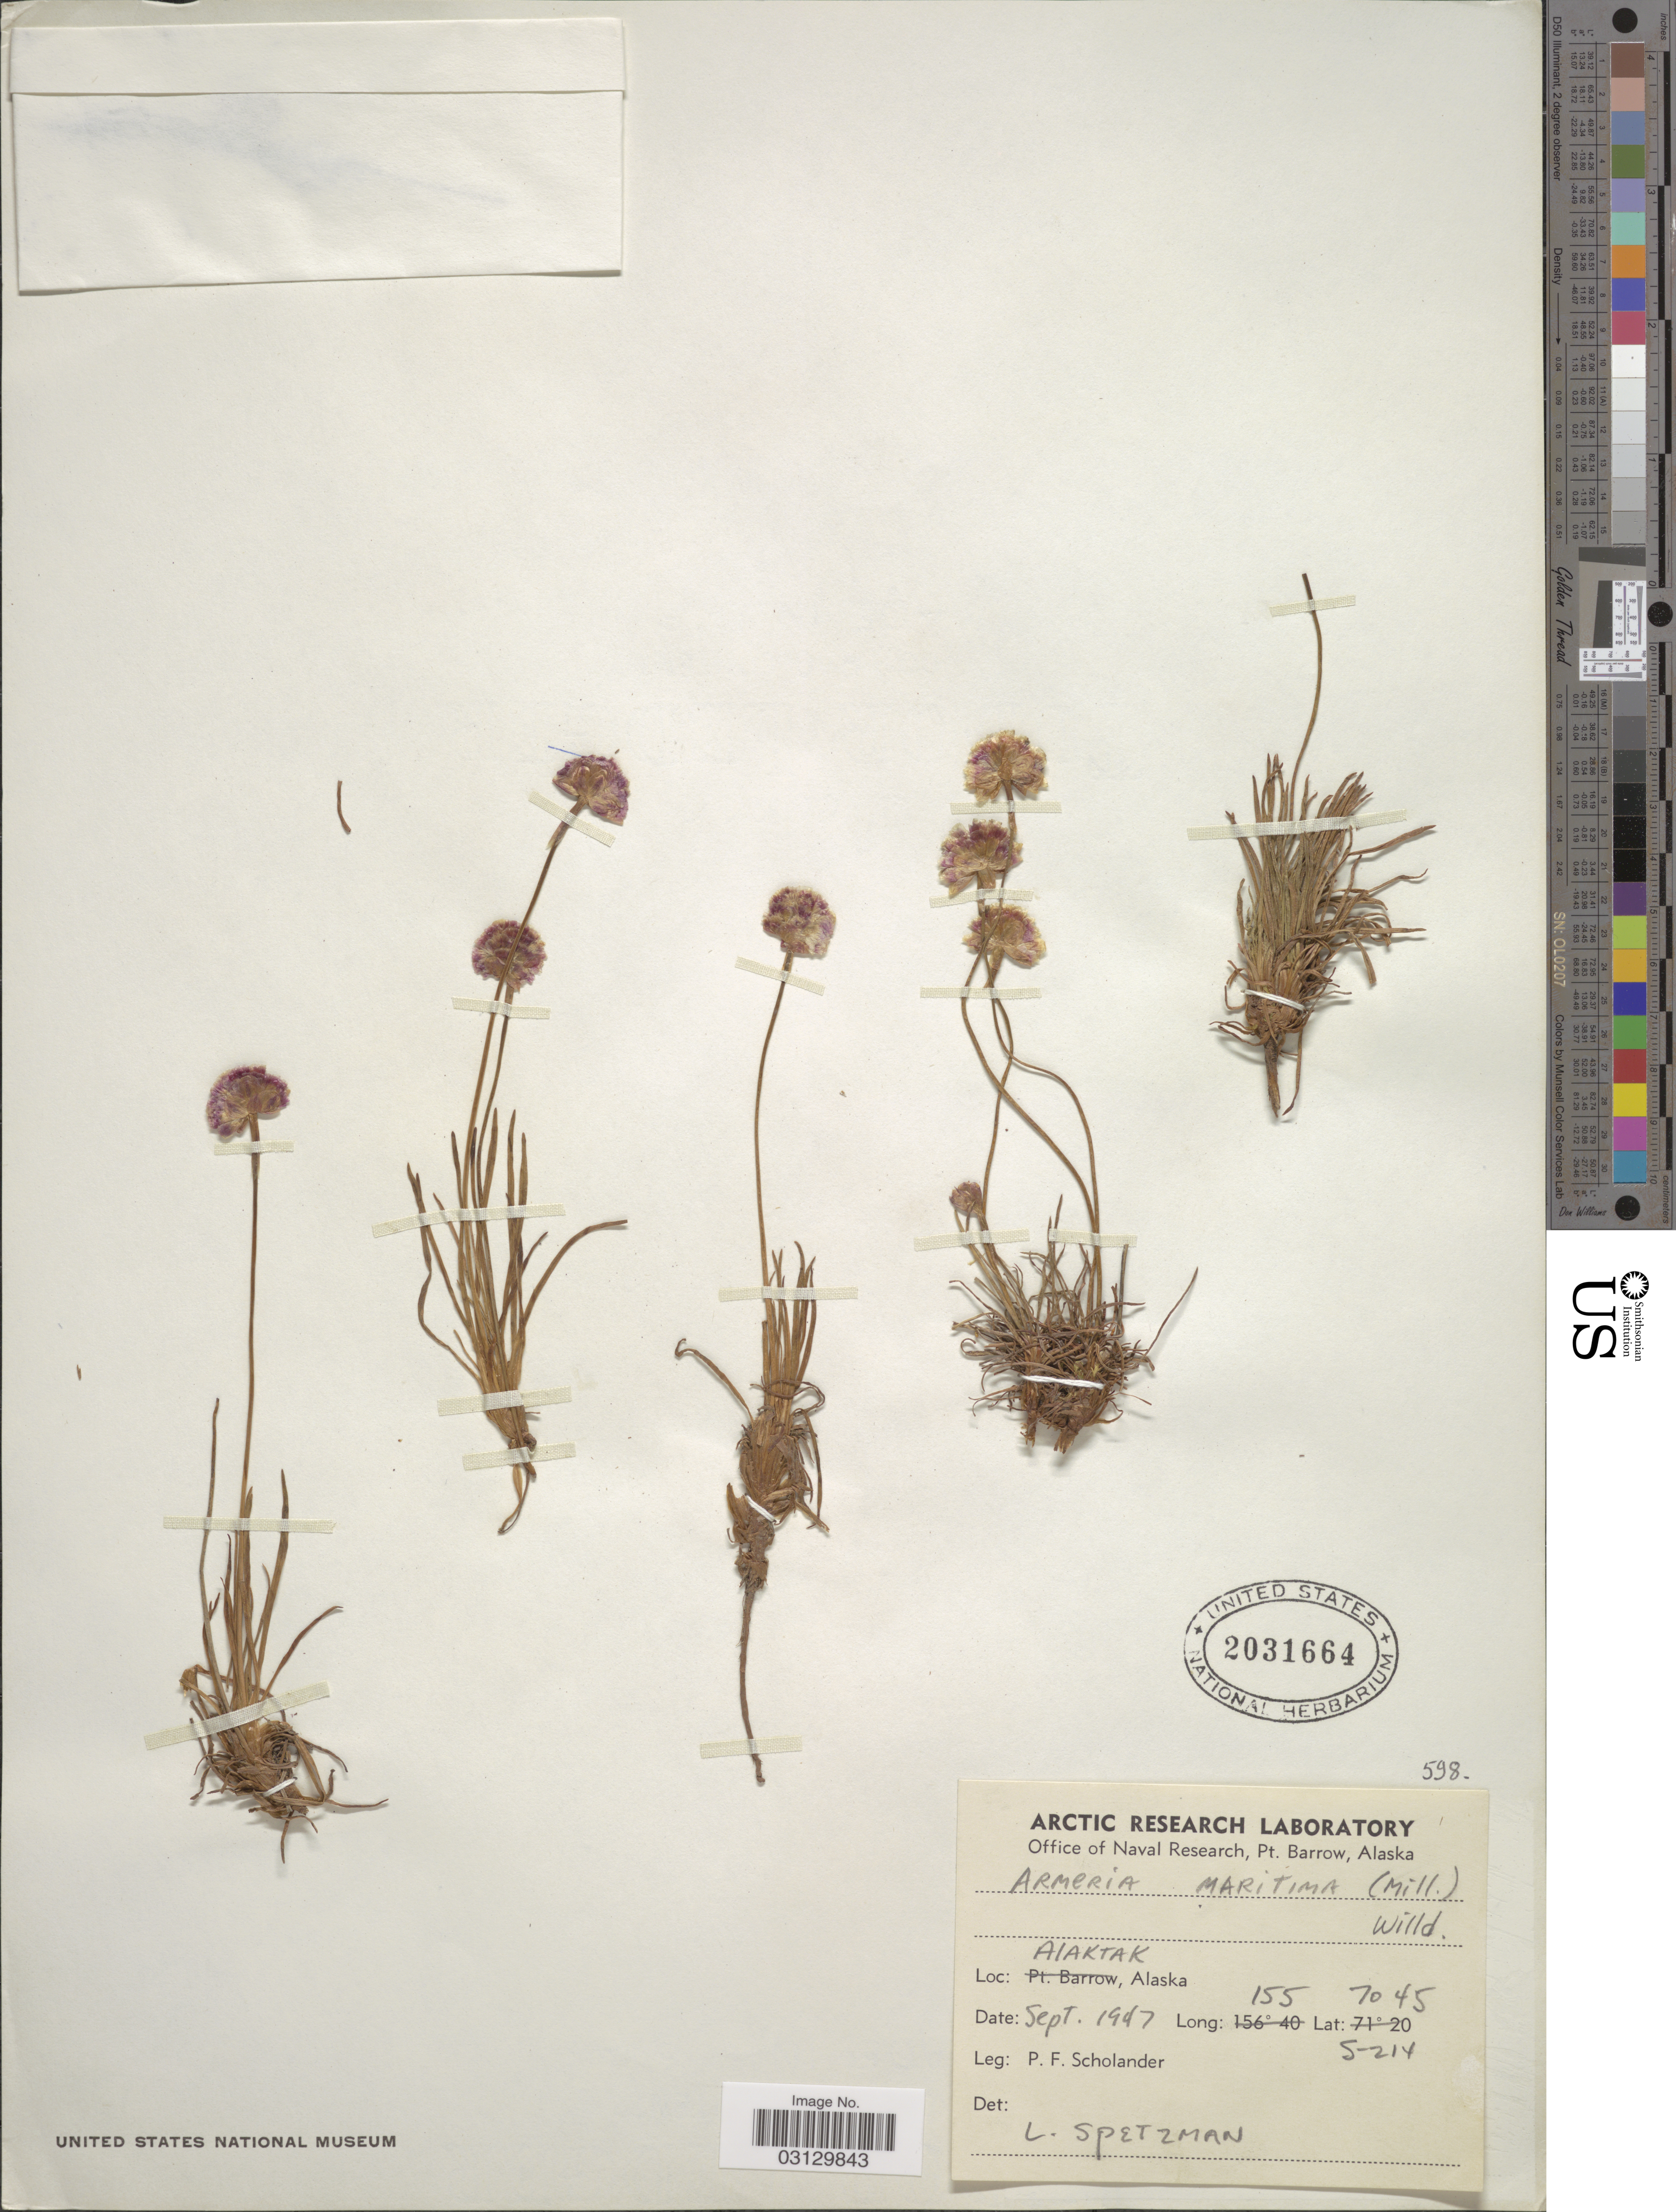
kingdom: Plantae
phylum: Tracheophyta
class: Magnoliopsida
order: Caryophyllales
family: Plumbaginaceae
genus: Armeria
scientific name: Armeria maritima subsp. sibirica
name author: (Turcz. ex Boiss.) Nyman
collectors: P. Scholander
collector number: S-214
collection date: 1947-09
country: United States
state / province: Alaska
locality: Alaktak.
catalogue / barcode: US 2031664